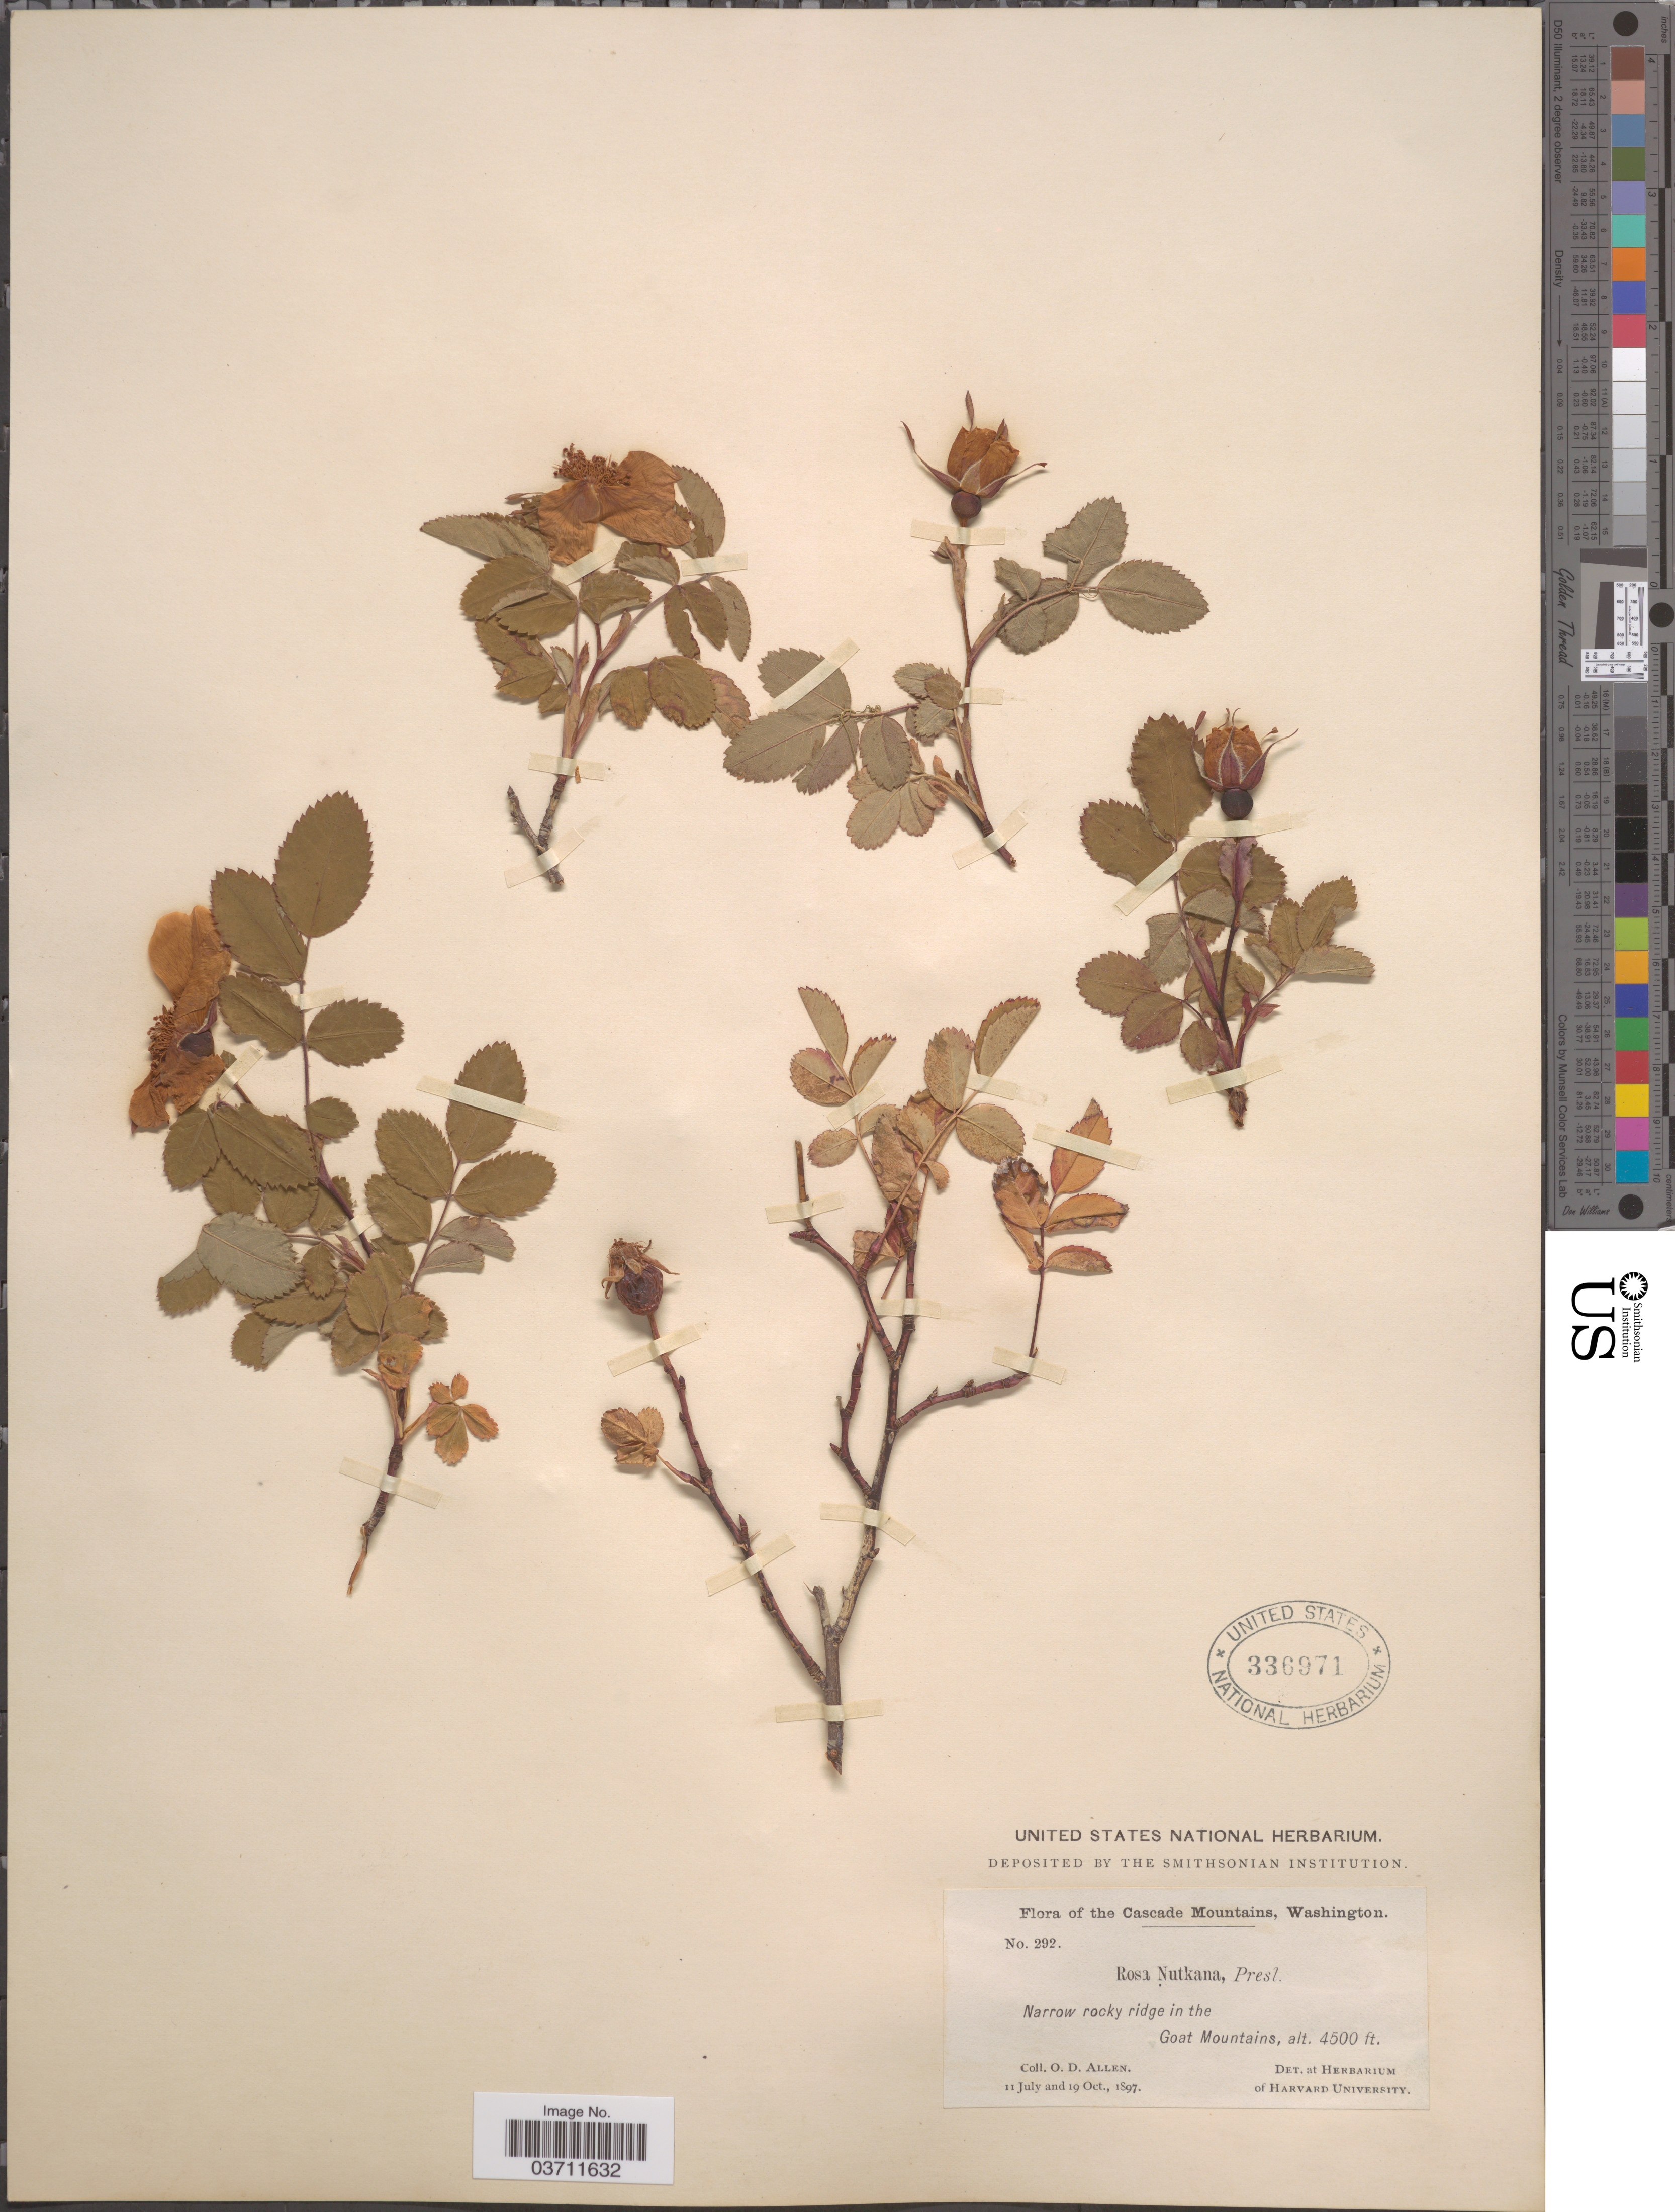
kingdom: Plantae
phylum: Tracheophyta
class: Magnoliopsida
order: Rosales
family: Rosaceae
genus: Rosa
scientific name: Rosa nutkana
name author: C. Presl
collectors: O. D. Allen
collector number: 292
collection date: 1897-07-11/1897-10-19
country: United States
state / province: Washington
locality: The Cascade Mountains. Goat Mountains.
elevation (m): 1372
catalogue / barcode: US 336971